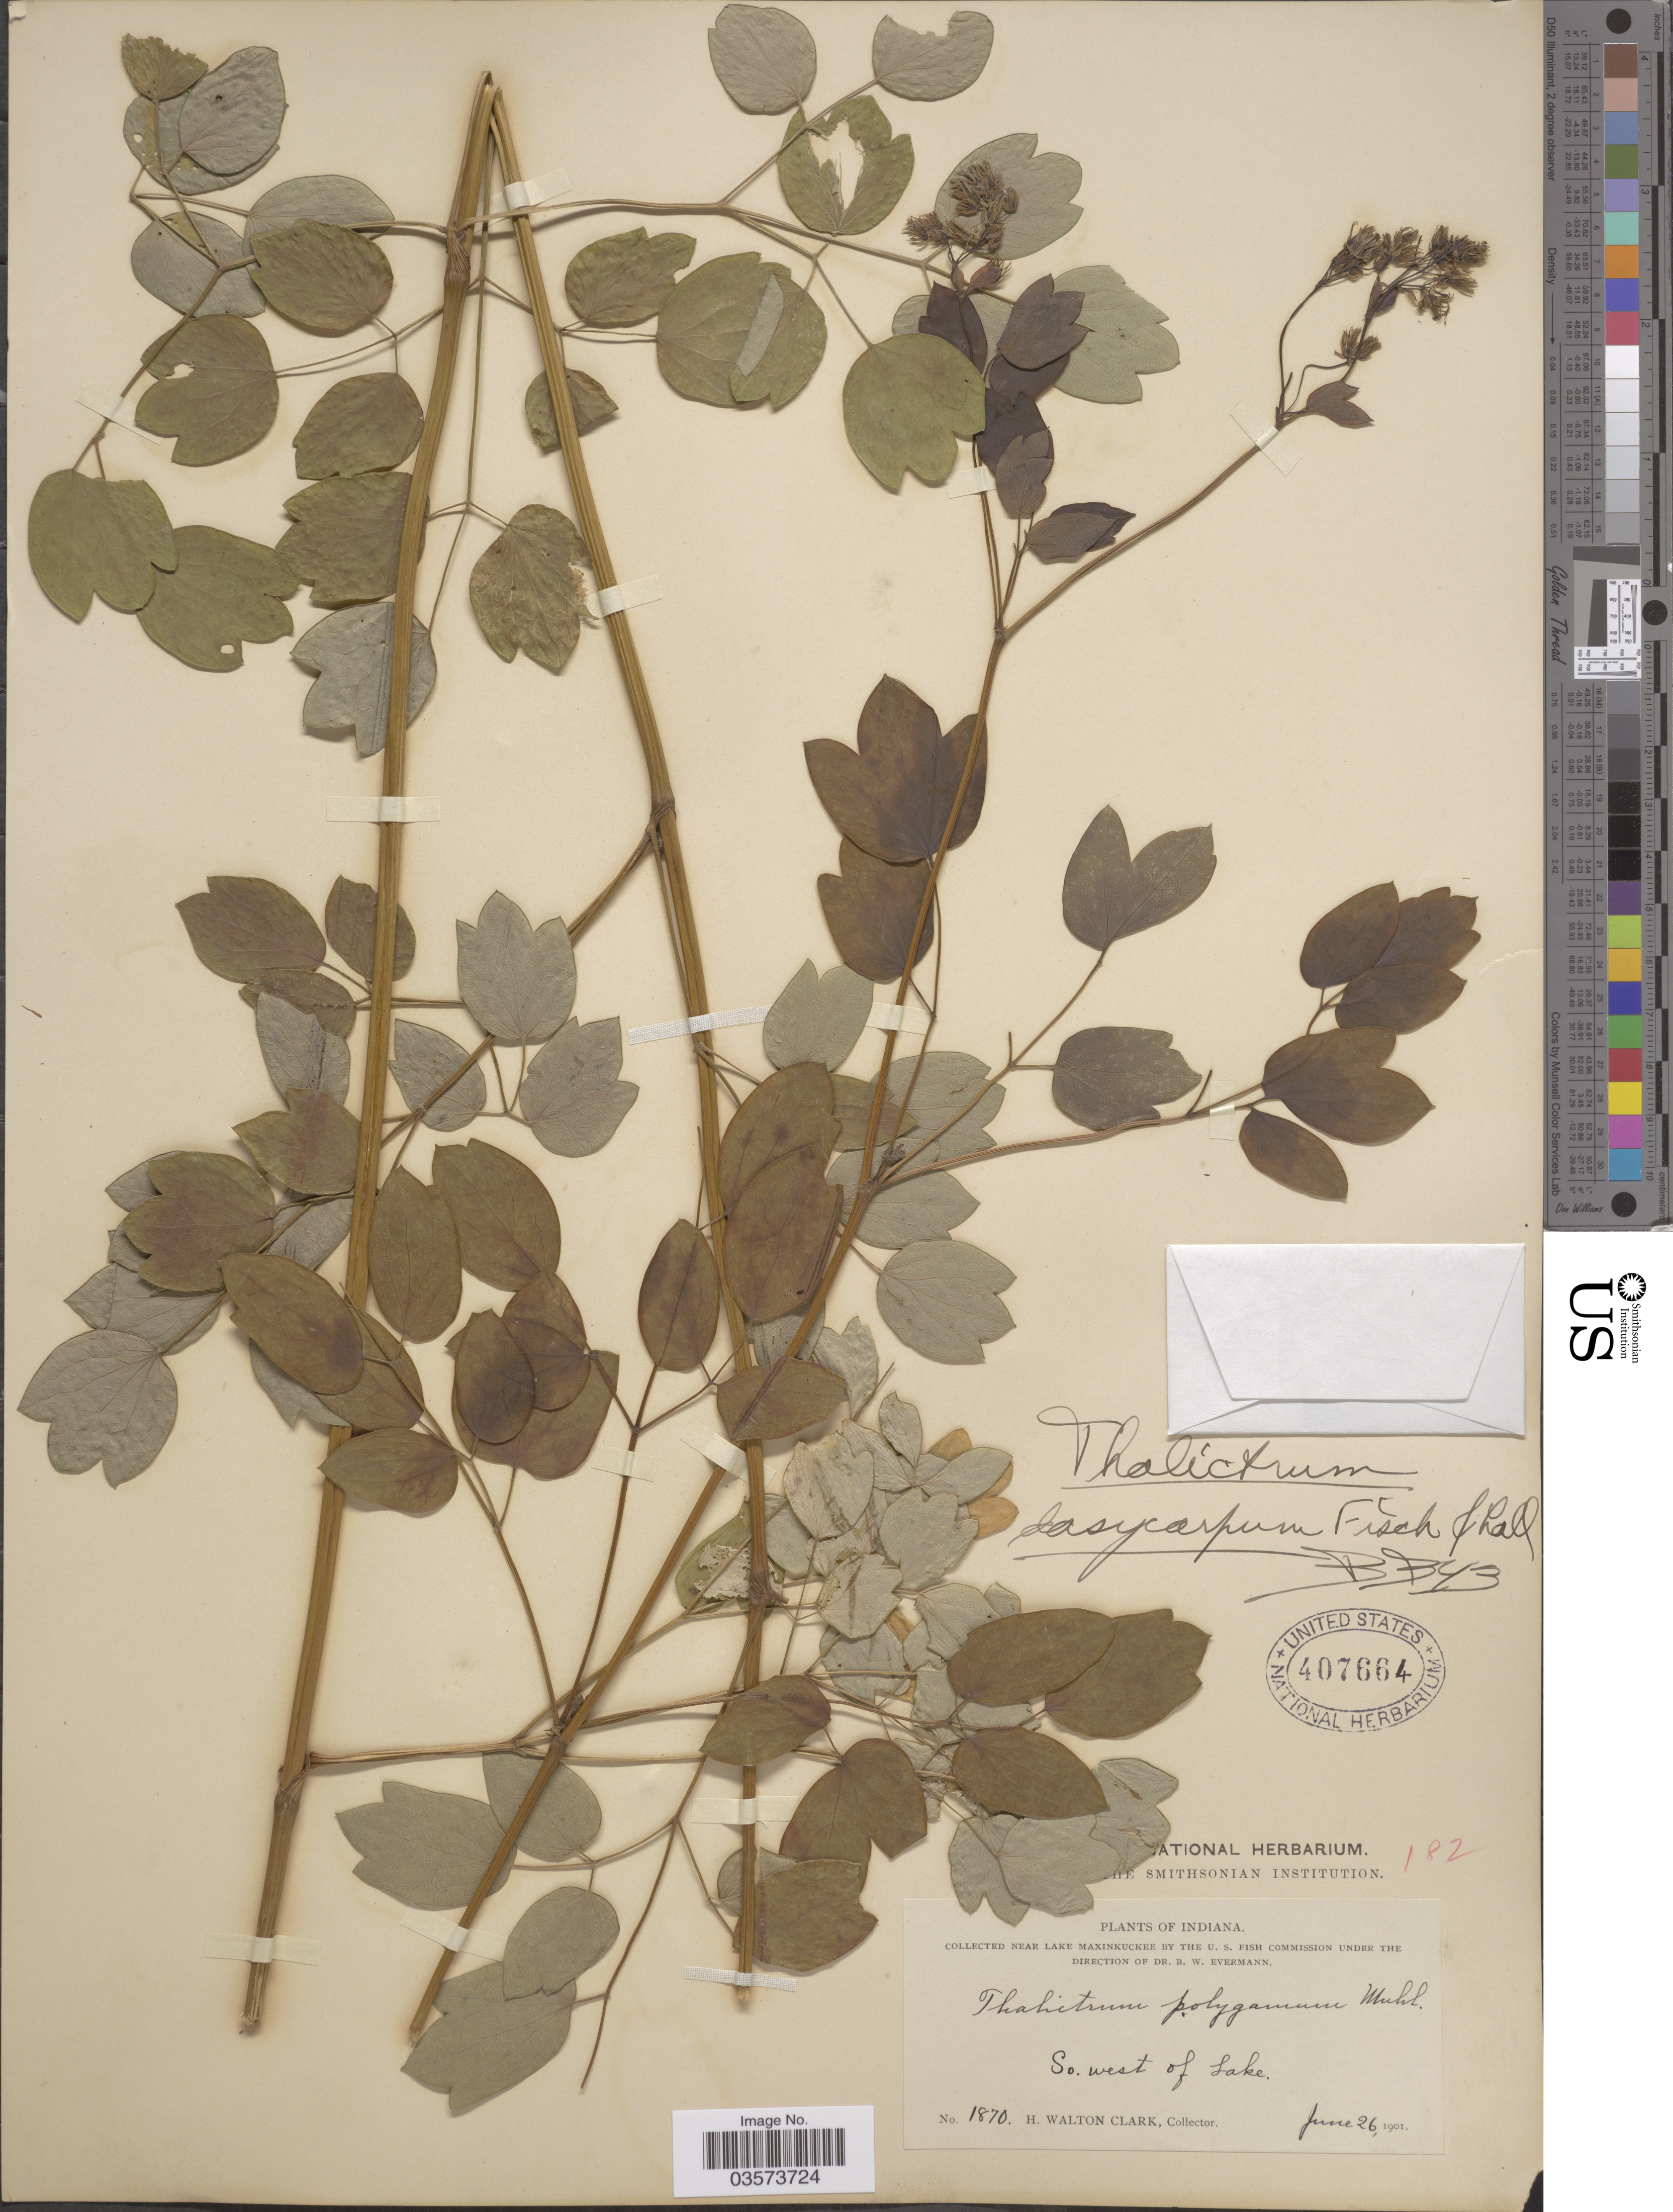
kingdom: Plantae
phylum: Tracheophyta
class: Magnoliopsida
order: Ranunculales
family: Ranunculaceae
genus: Thalictrum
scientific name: Thalictrum dasycarpum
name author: Fisch. & Avé-Lall.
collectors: H. W. Clark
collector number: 1870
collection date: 1901-06-26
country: United States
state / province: Indiana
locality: Near Lake Maxinkuckee. So. west of Lake.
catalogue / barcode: US 407664